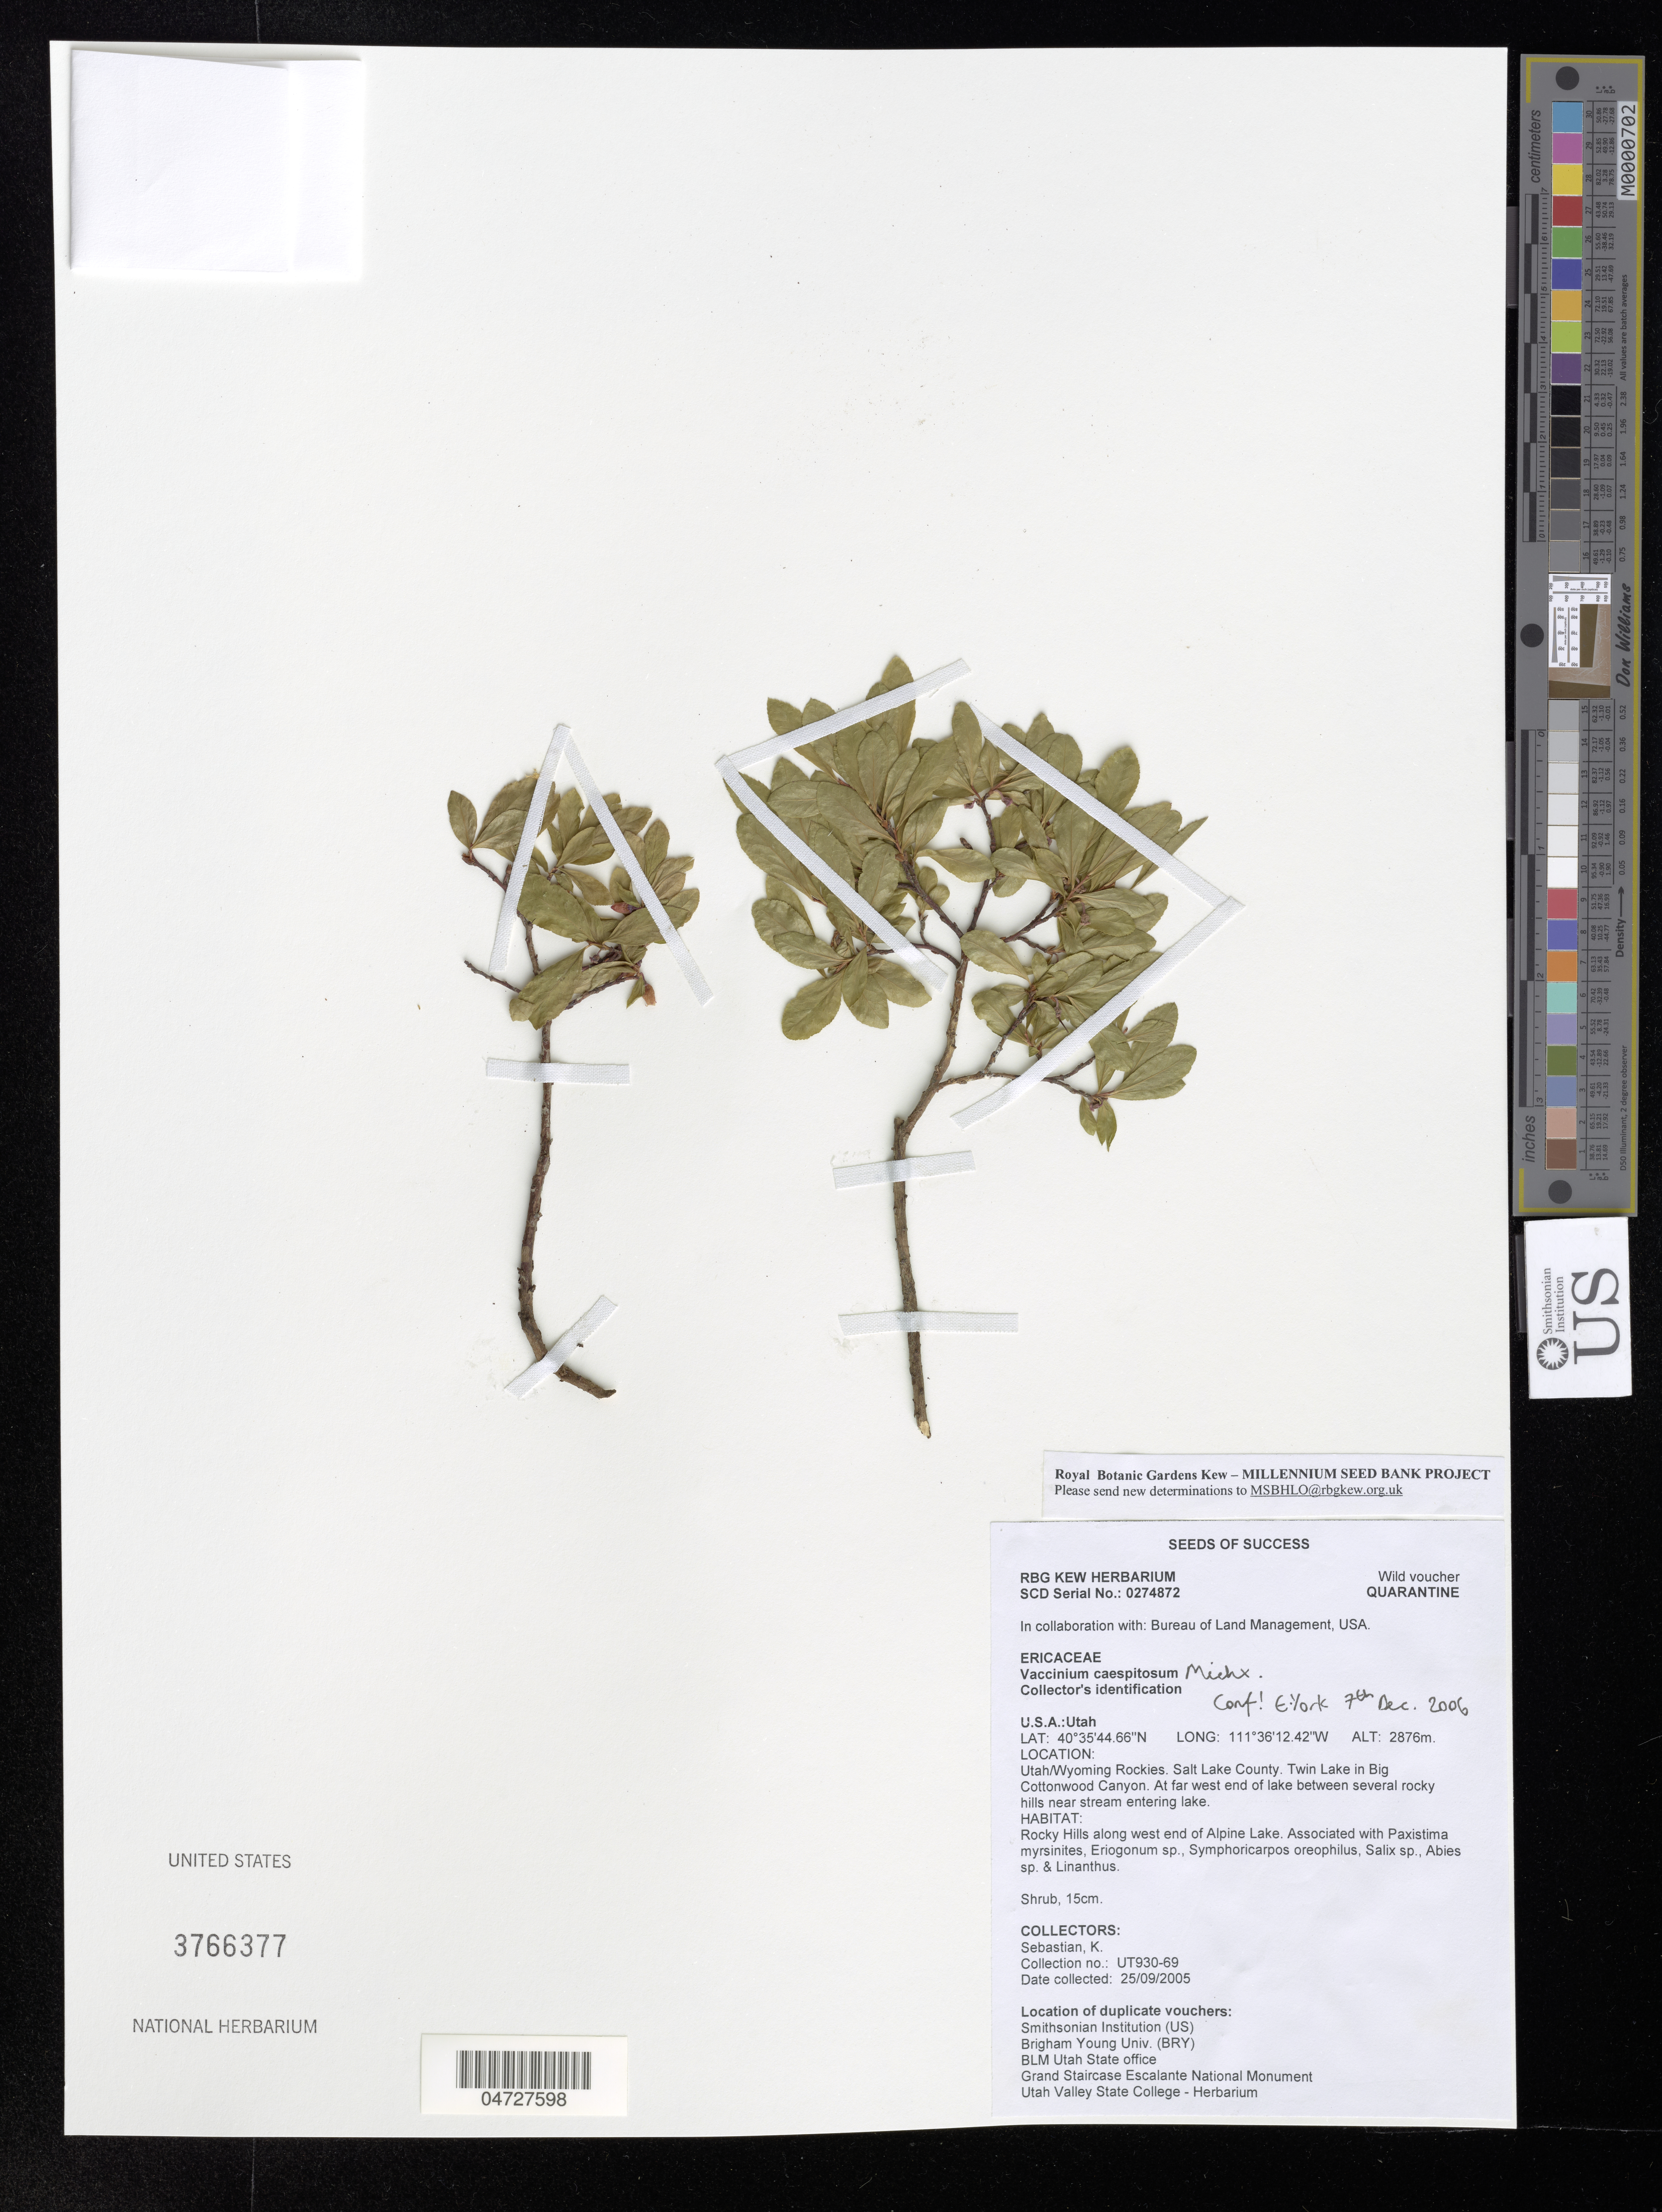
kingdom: Plantae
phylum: Tracheophyta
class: Magnoliopsida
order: Ericales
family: Ericaceae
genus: Vaccinium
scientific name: Vaccinium caespitosum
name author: Michx.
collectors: K. Sebastian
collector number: UT930-69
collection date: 2005-09-25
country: United States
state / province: Utah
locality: Utah/Wyoming Rockies. Salt Lake County. Twin Lake in Big Cottonwood Canyon. At far west end of lake between several rocky hills near stream entering lake.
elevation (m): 2876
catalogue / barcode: US 3766377